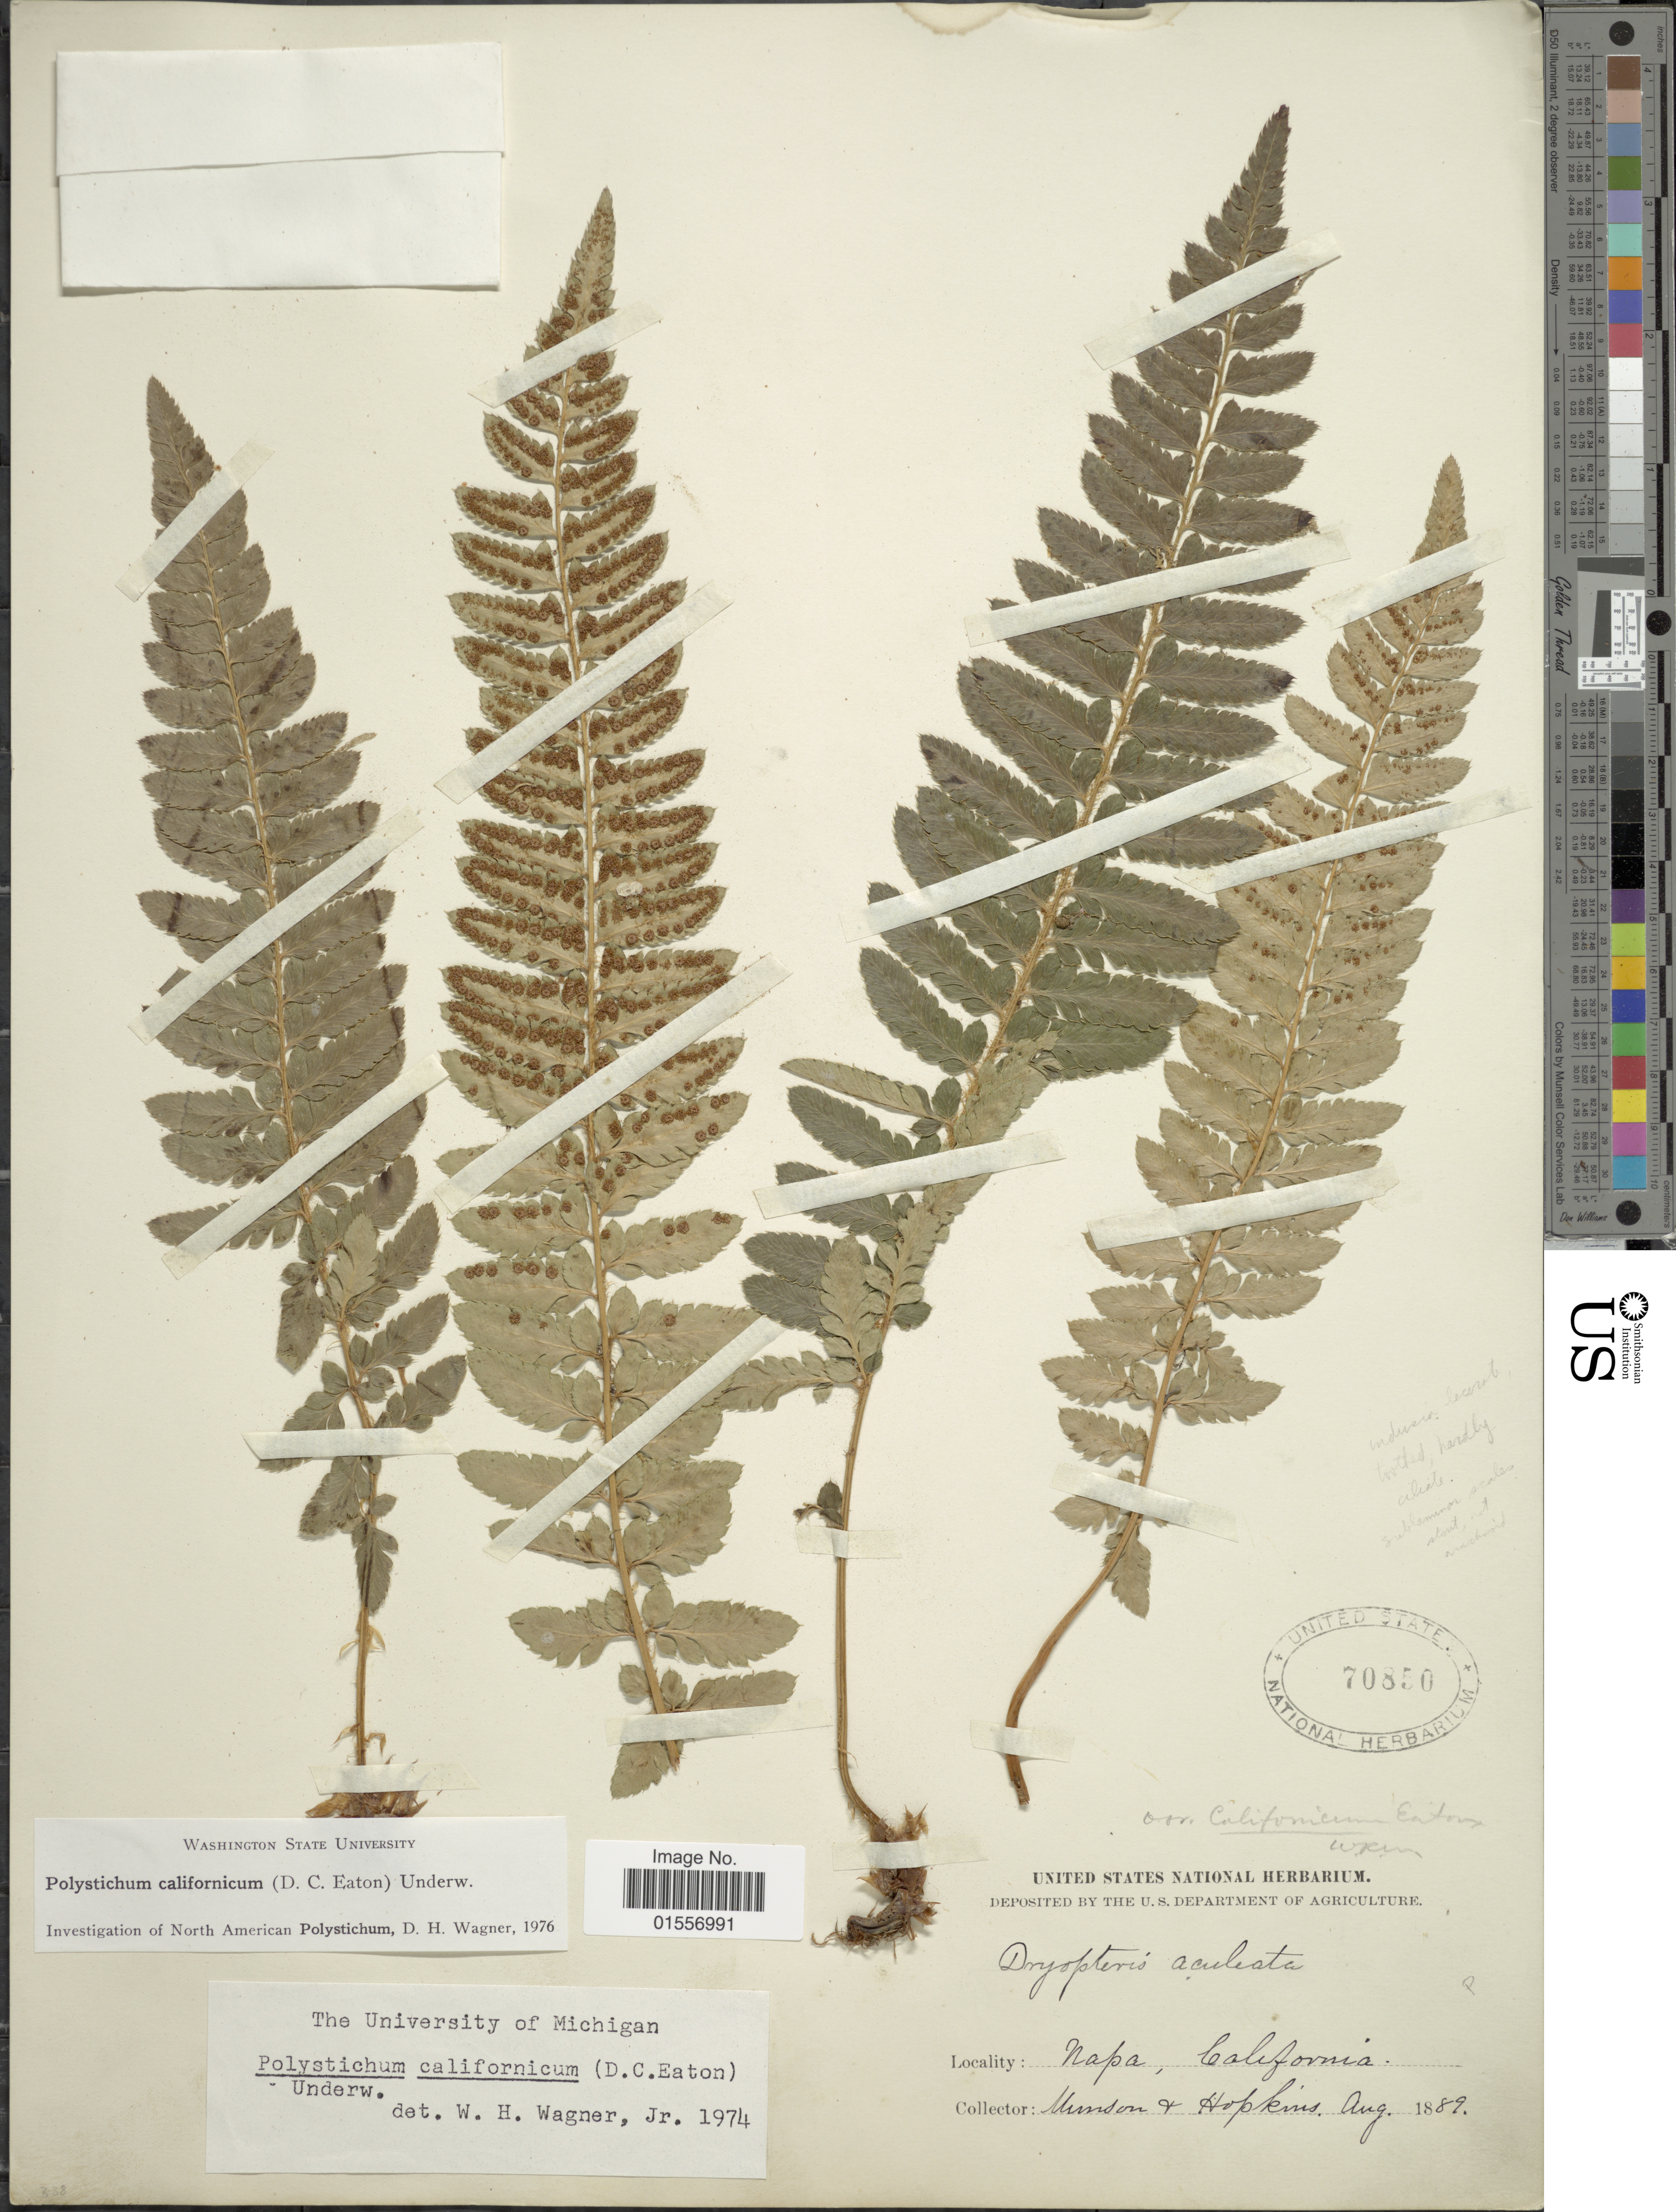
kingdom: Plantae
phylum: Tracheophyta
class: Polypodiopsida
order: Polypodiales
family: Dryopteridaceae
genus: Polystichum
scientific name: Polystichum californicum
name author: (D.C. Eaton) Diels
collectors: -. Munson & -- Hopkins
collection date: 1889-08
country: United States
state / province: California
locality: Napa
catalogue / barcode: US 70850